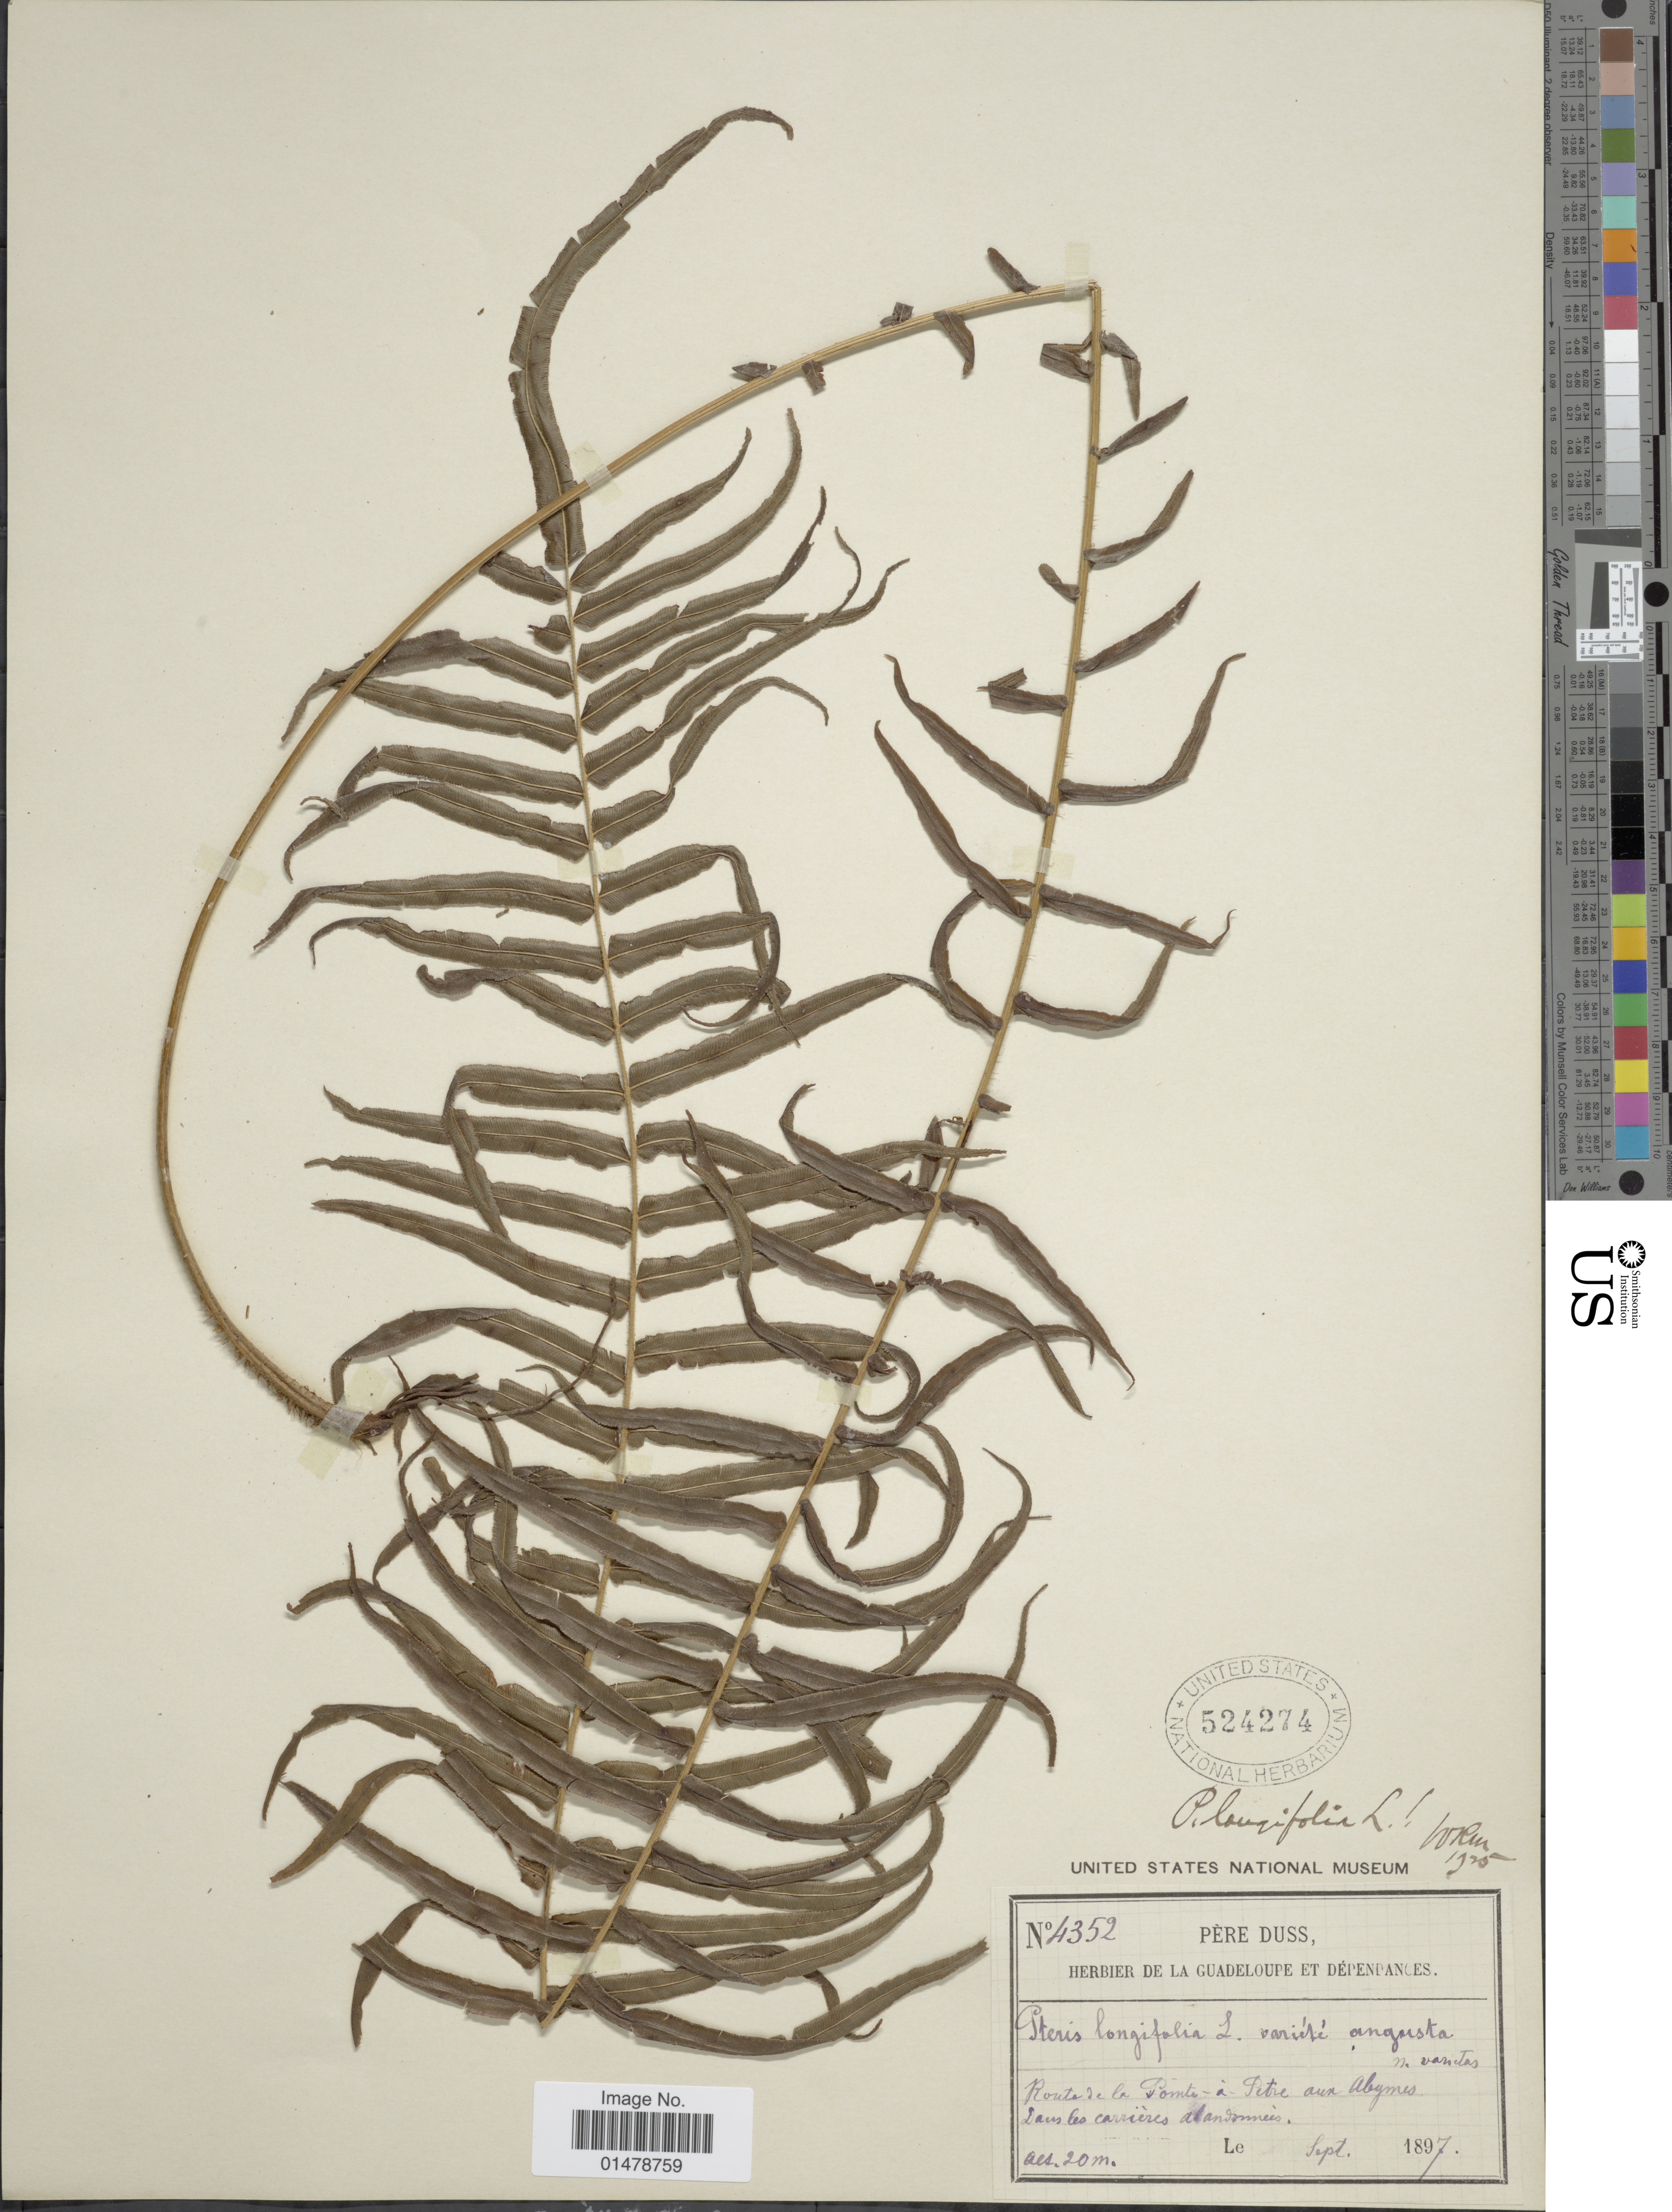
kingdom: Plantae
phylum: Tracheophyta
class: Polypodiopsida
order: Polypodiales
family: Pteridaceae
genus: Pteris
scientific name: Pteris longifolia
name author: L.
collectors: Père Duss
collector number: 4352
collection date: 1897-09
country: Guadeloupe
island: Leeward Is.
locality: Route de la Pointe-a-Pitre aux Abymes.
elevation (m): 20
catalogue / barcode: US 524274